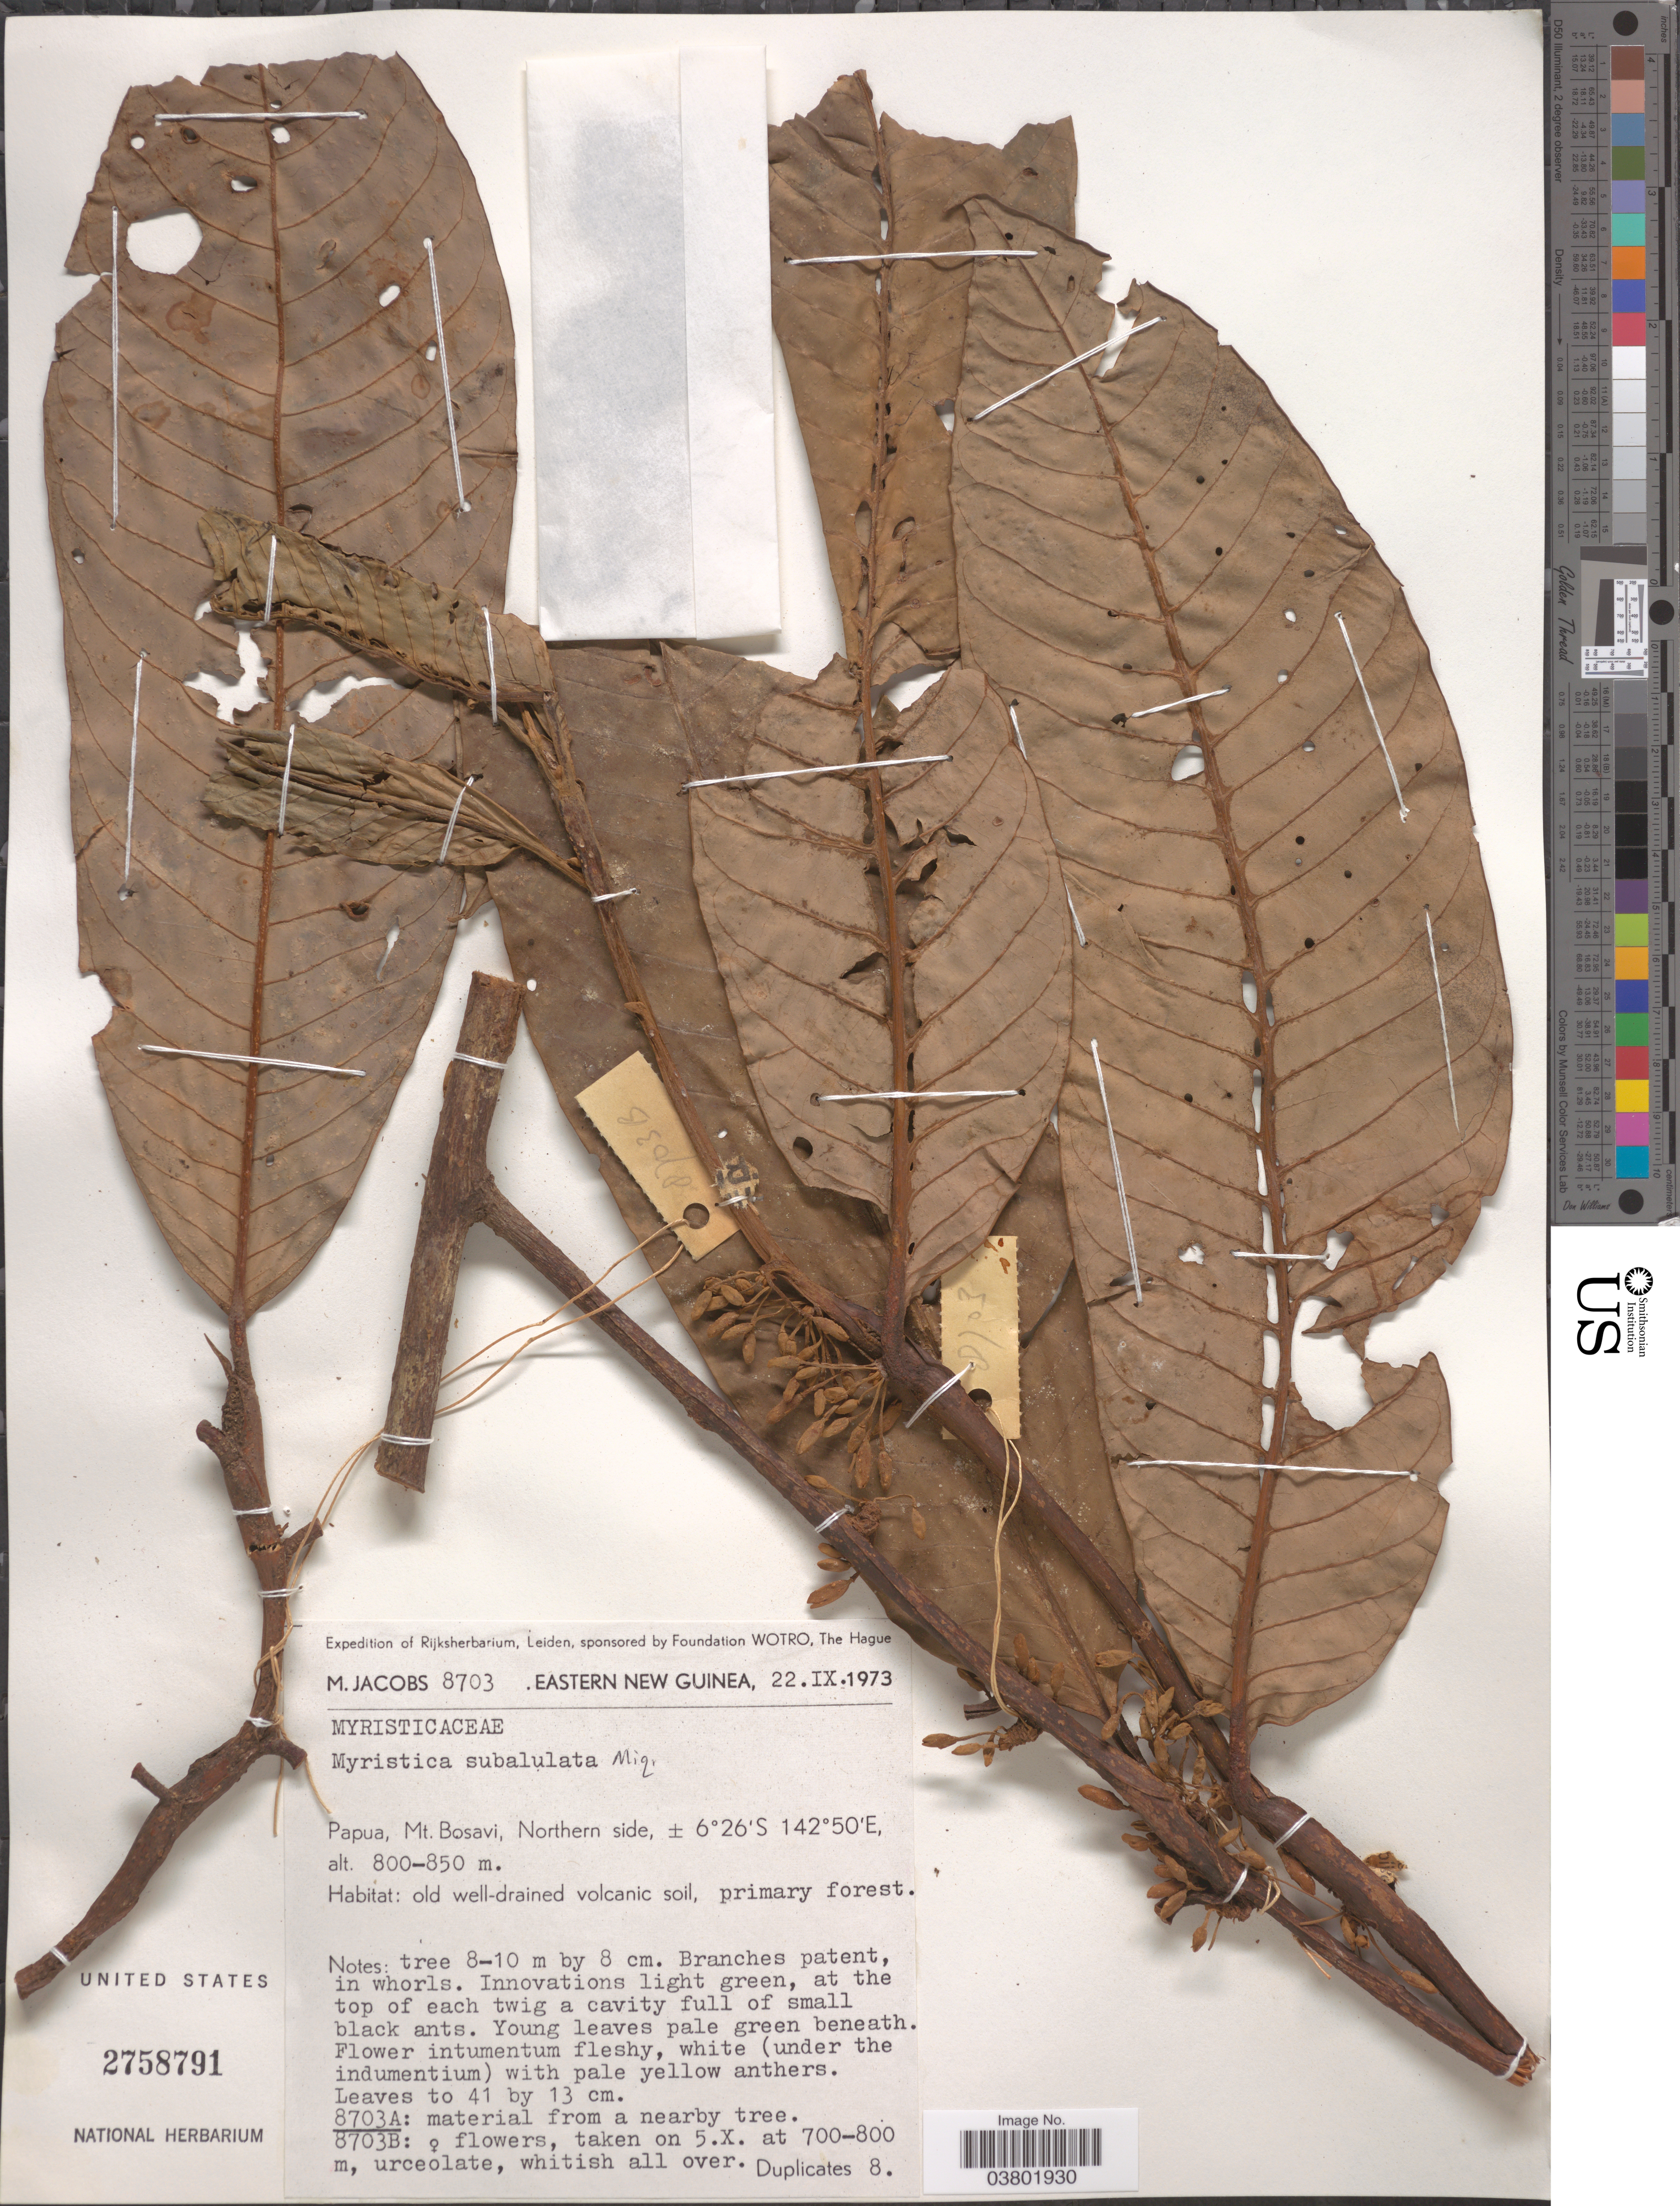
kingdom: Plantae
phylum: Tracheophyta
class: Magnoliopsida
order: Magnoliales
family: Myristicaceae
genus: Myristica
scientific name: Myristica subalulata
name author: Miq.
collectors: M. Jacobs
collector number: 8703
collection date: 1973-09-22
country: Papua New Guinea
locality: Eastern New Guinea. Papua, Mt. Bosavi, Northern side.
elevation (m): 800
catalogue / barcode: US 2758791